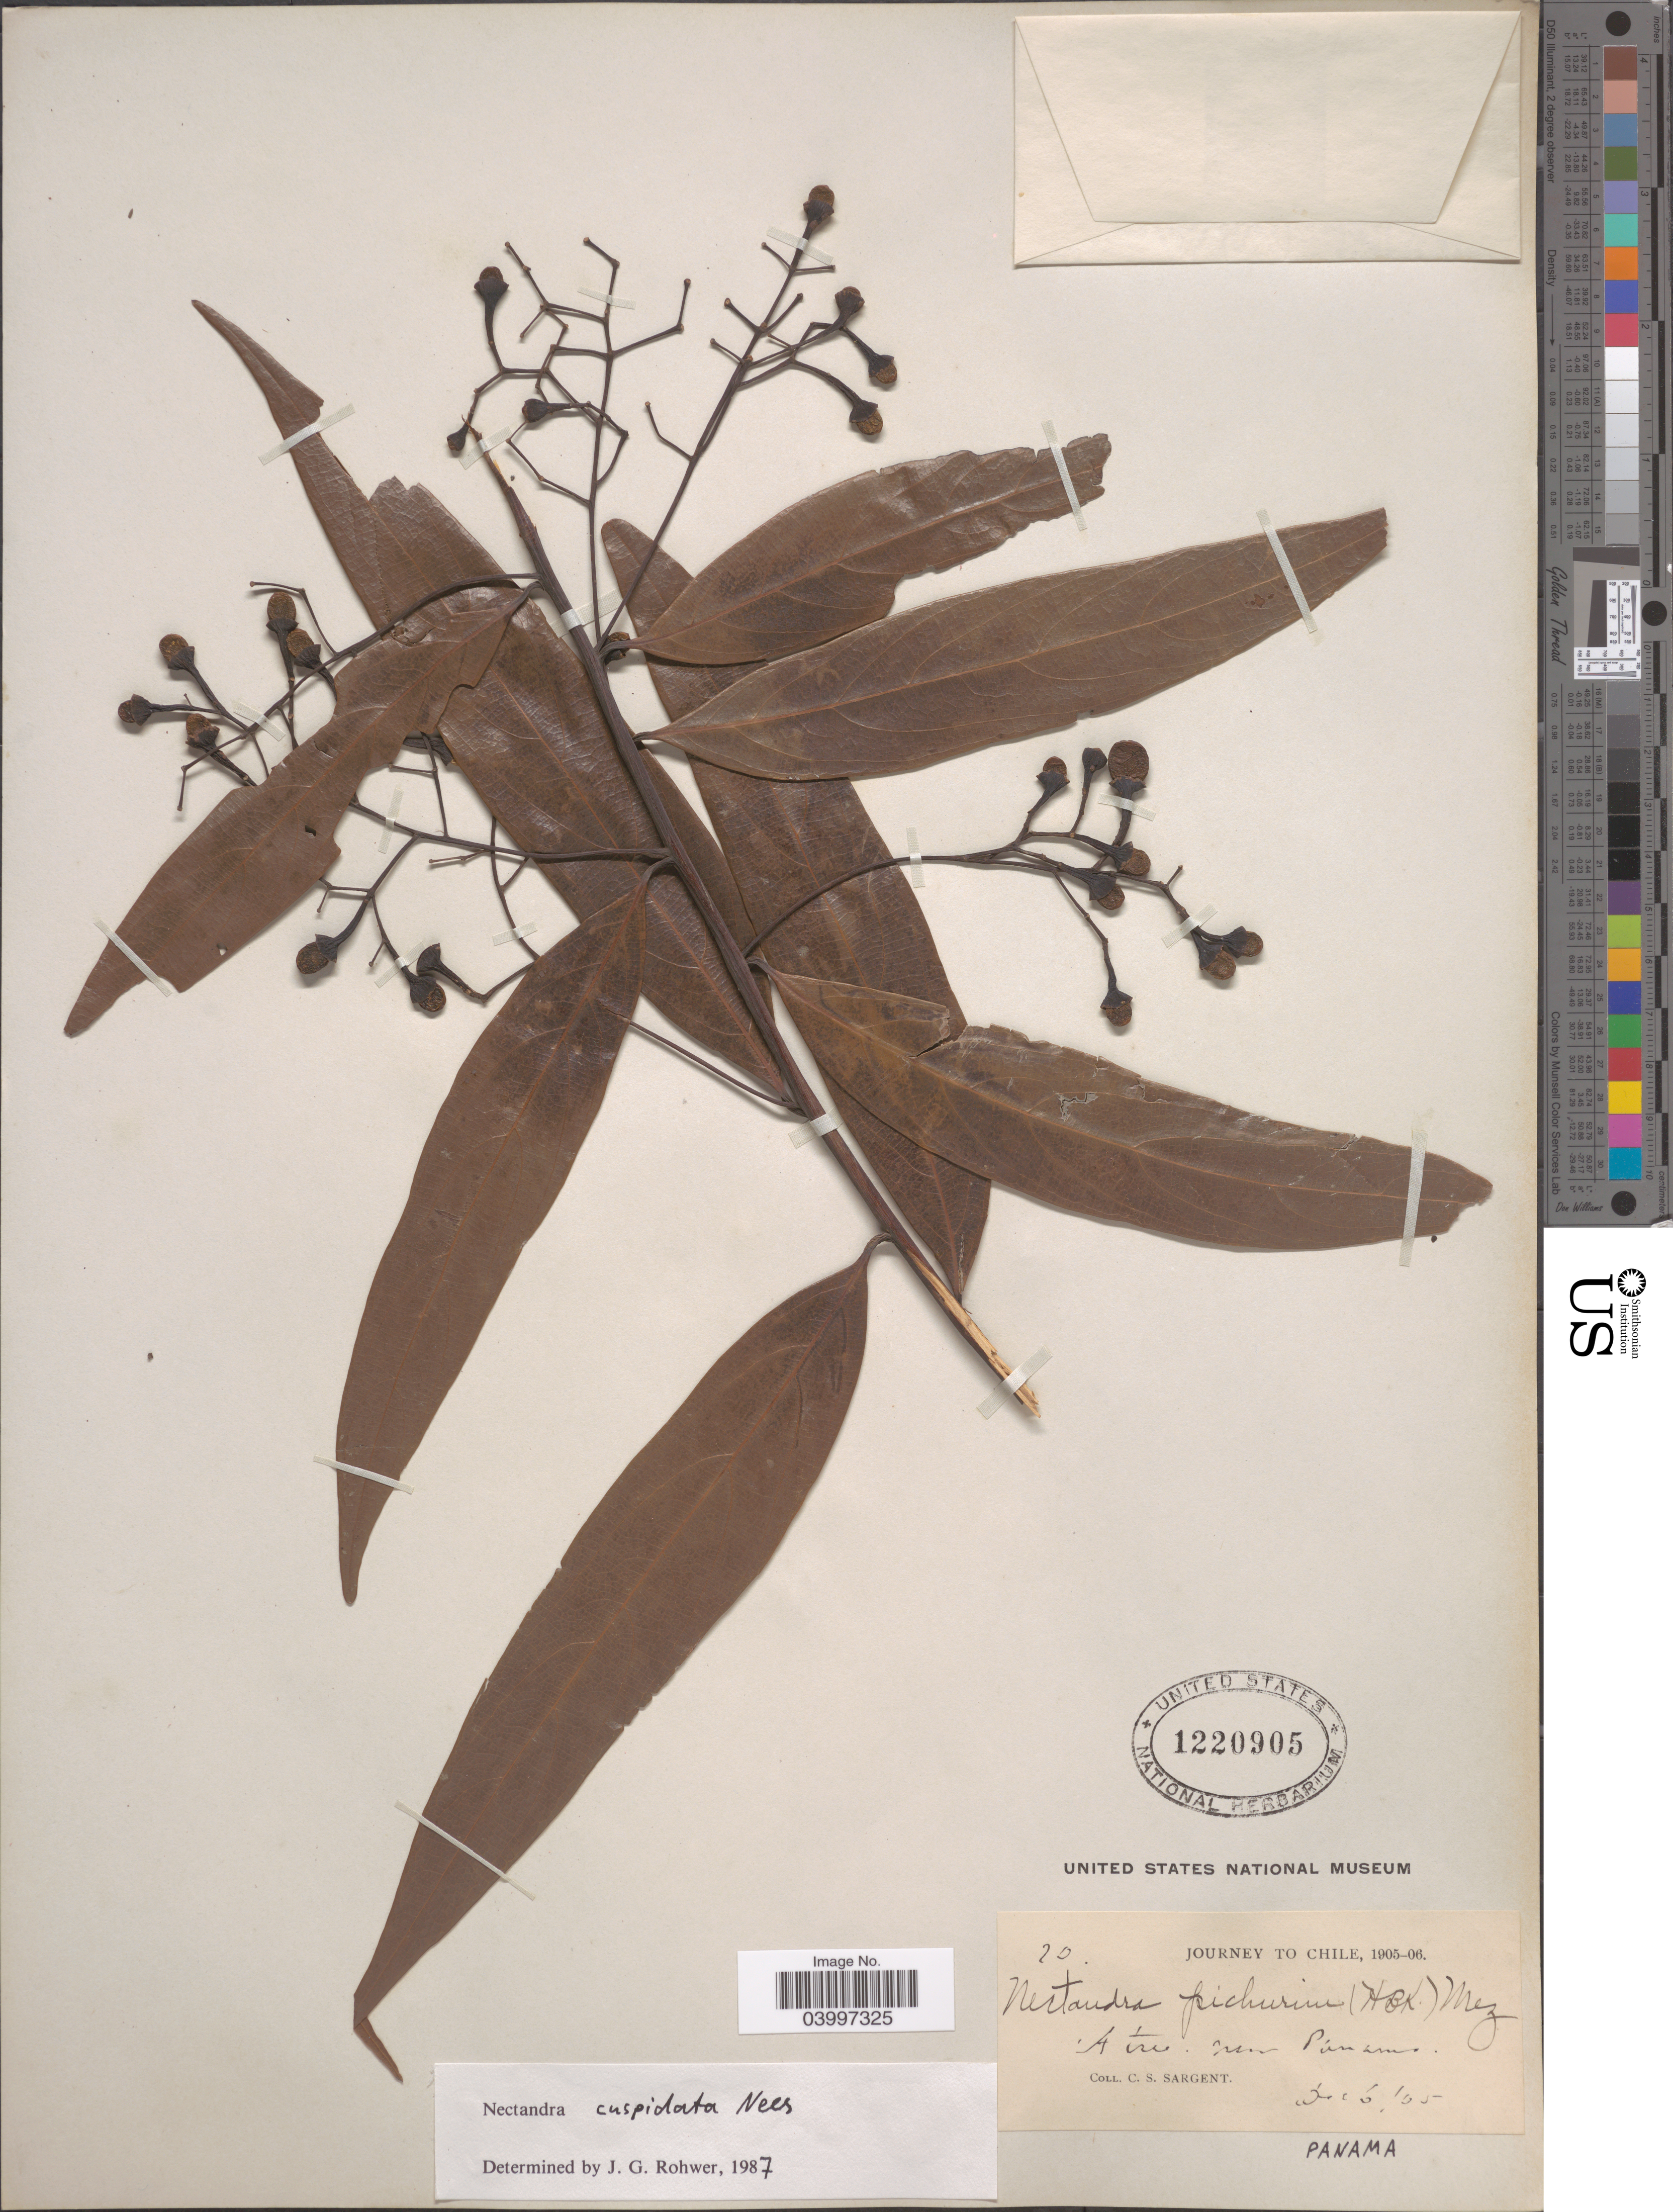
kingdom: Plantae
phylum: Tracheophyta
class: Magnoliopsida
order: Laurales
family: Lauraceae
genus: Nectandra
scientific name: Nectandra cuspidata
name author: Nees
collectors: C. S. Sargent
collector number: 20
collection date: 1905-12-06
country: Panama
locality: Near Panama.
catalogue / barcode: US 1220905